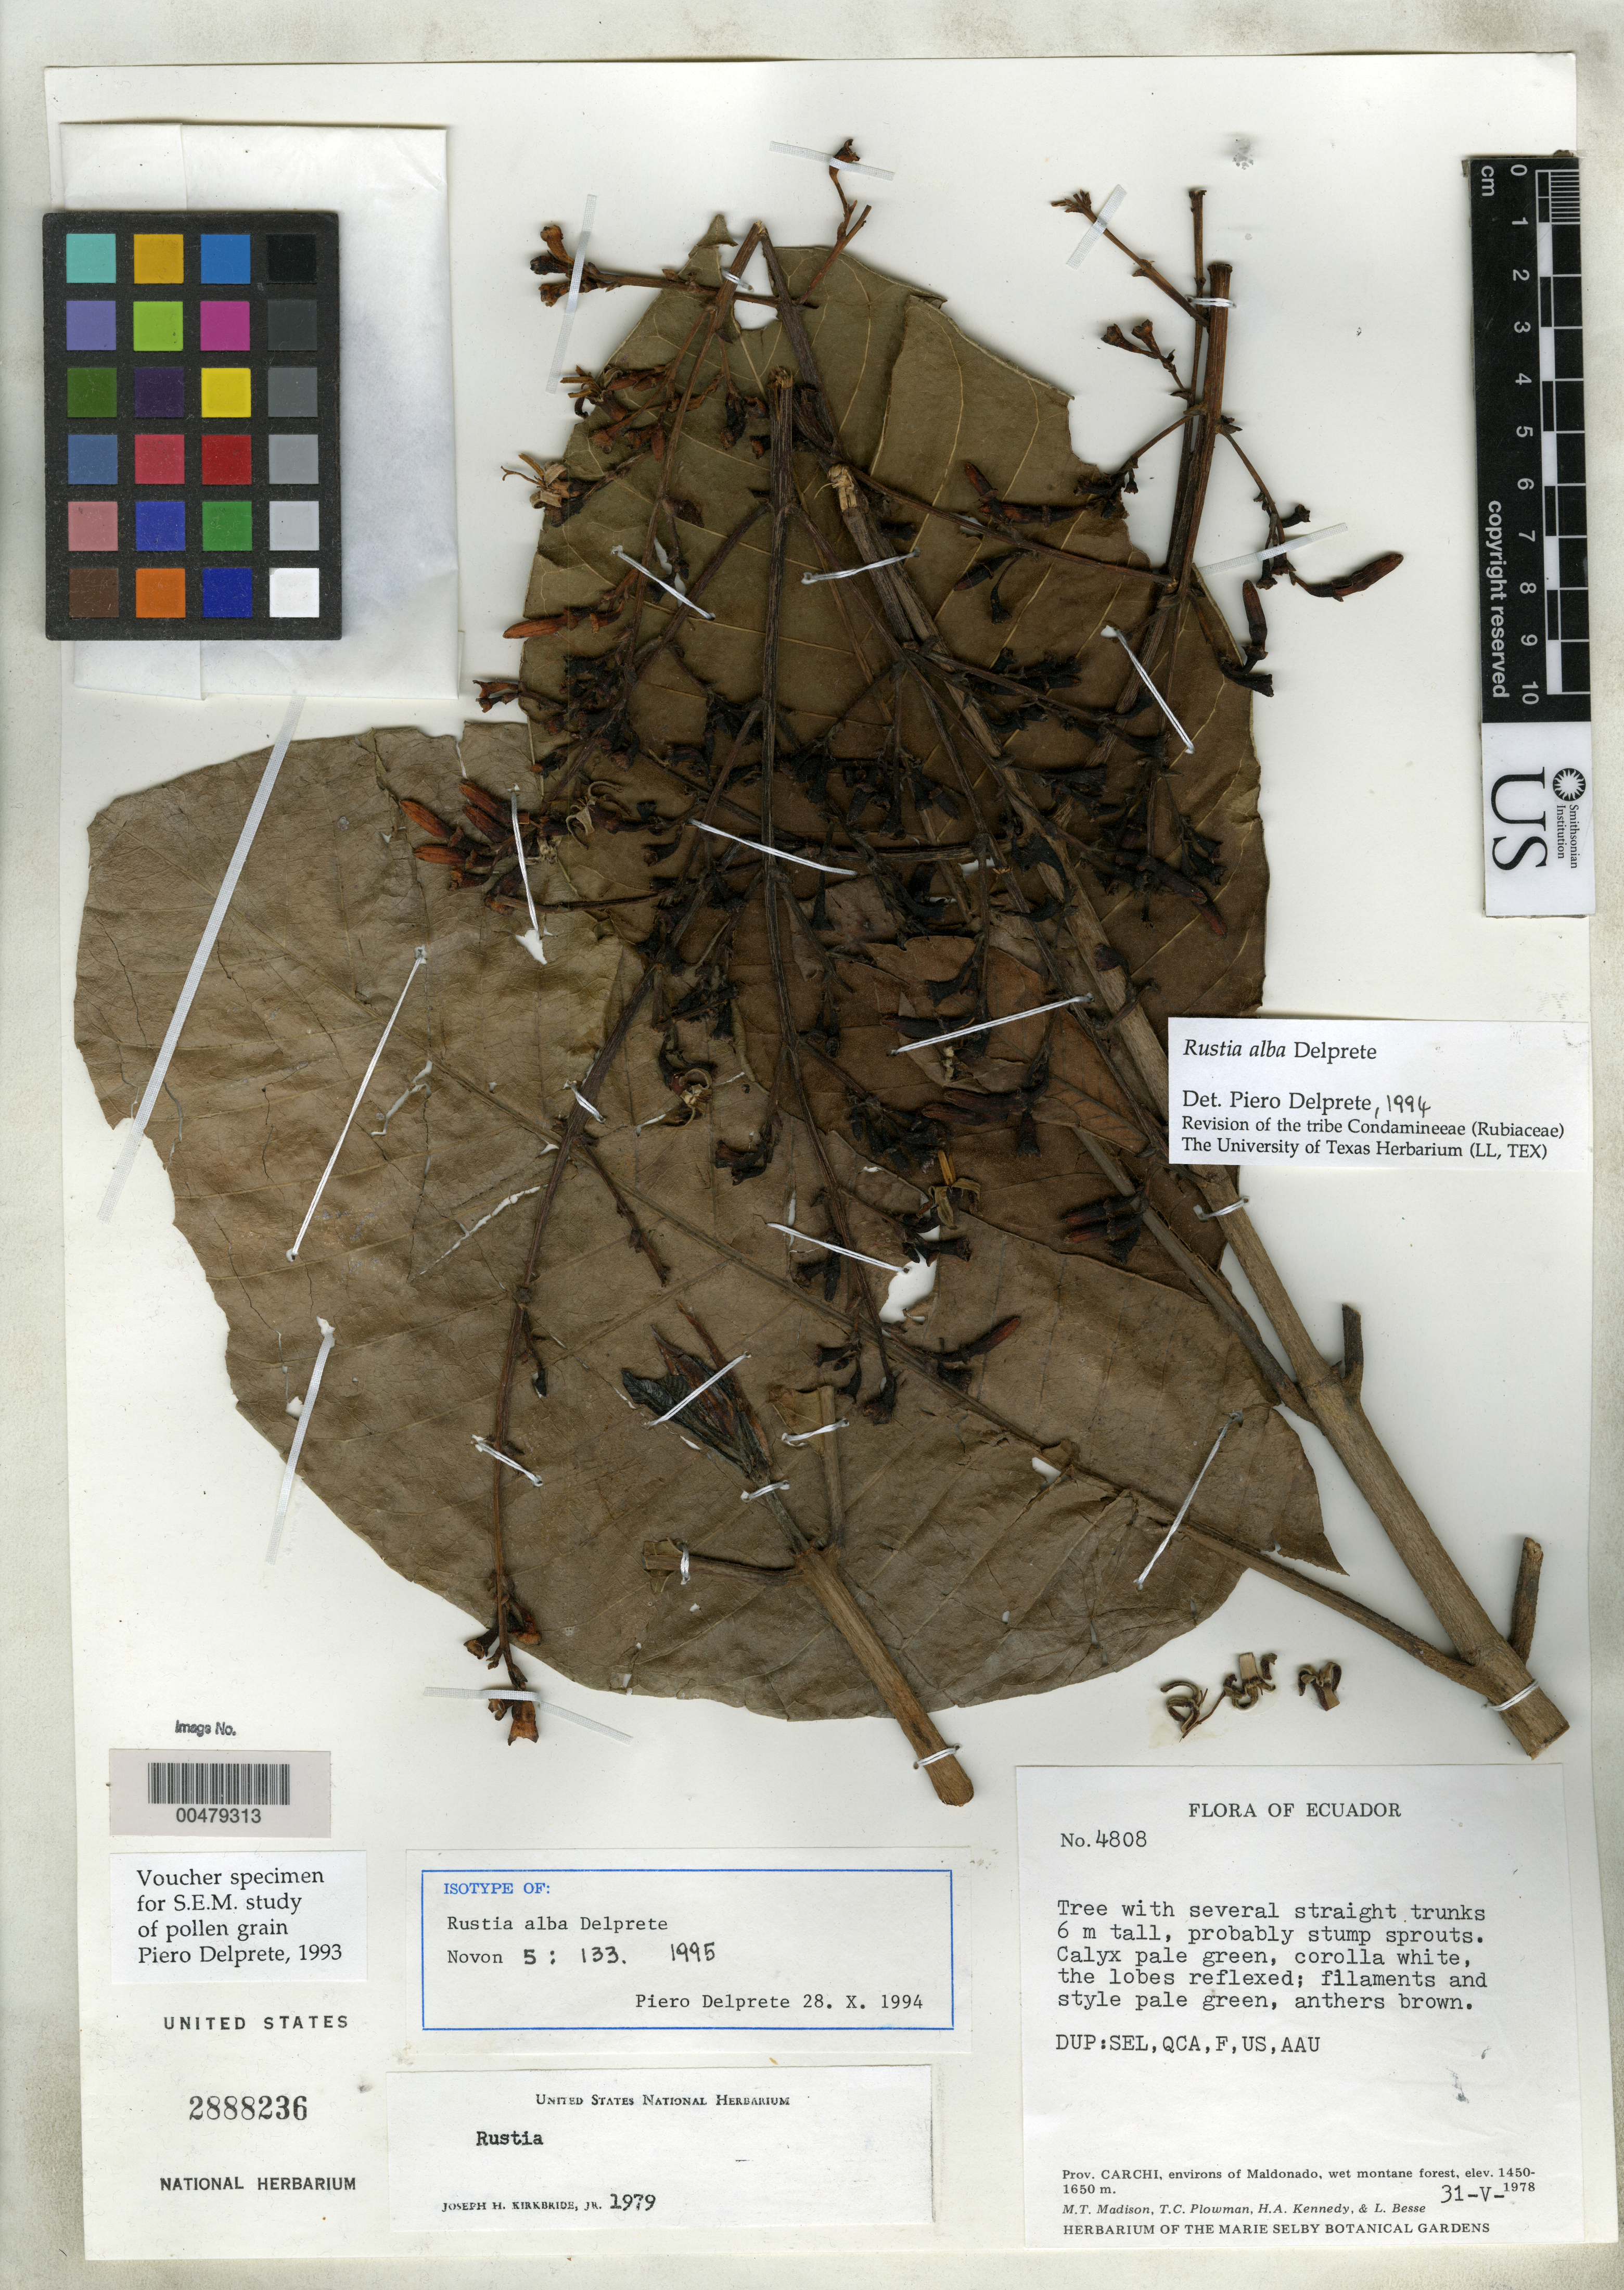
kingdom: Plantae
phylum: Tracheophyta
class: Magnoliopsida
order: Gentianales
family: Rubiaceae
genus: Rustia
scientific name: Rustia alba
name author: Delprete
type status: Isotype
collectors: M. T. Madison, T. Plowman, H. Kennedy & Libby Besse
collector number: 4808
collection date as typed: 21 May 1978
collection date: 1978-05-21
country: Ecuador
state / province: Carchi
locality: Environs of Maldonado.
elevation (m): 1450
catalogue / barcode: US 2888236